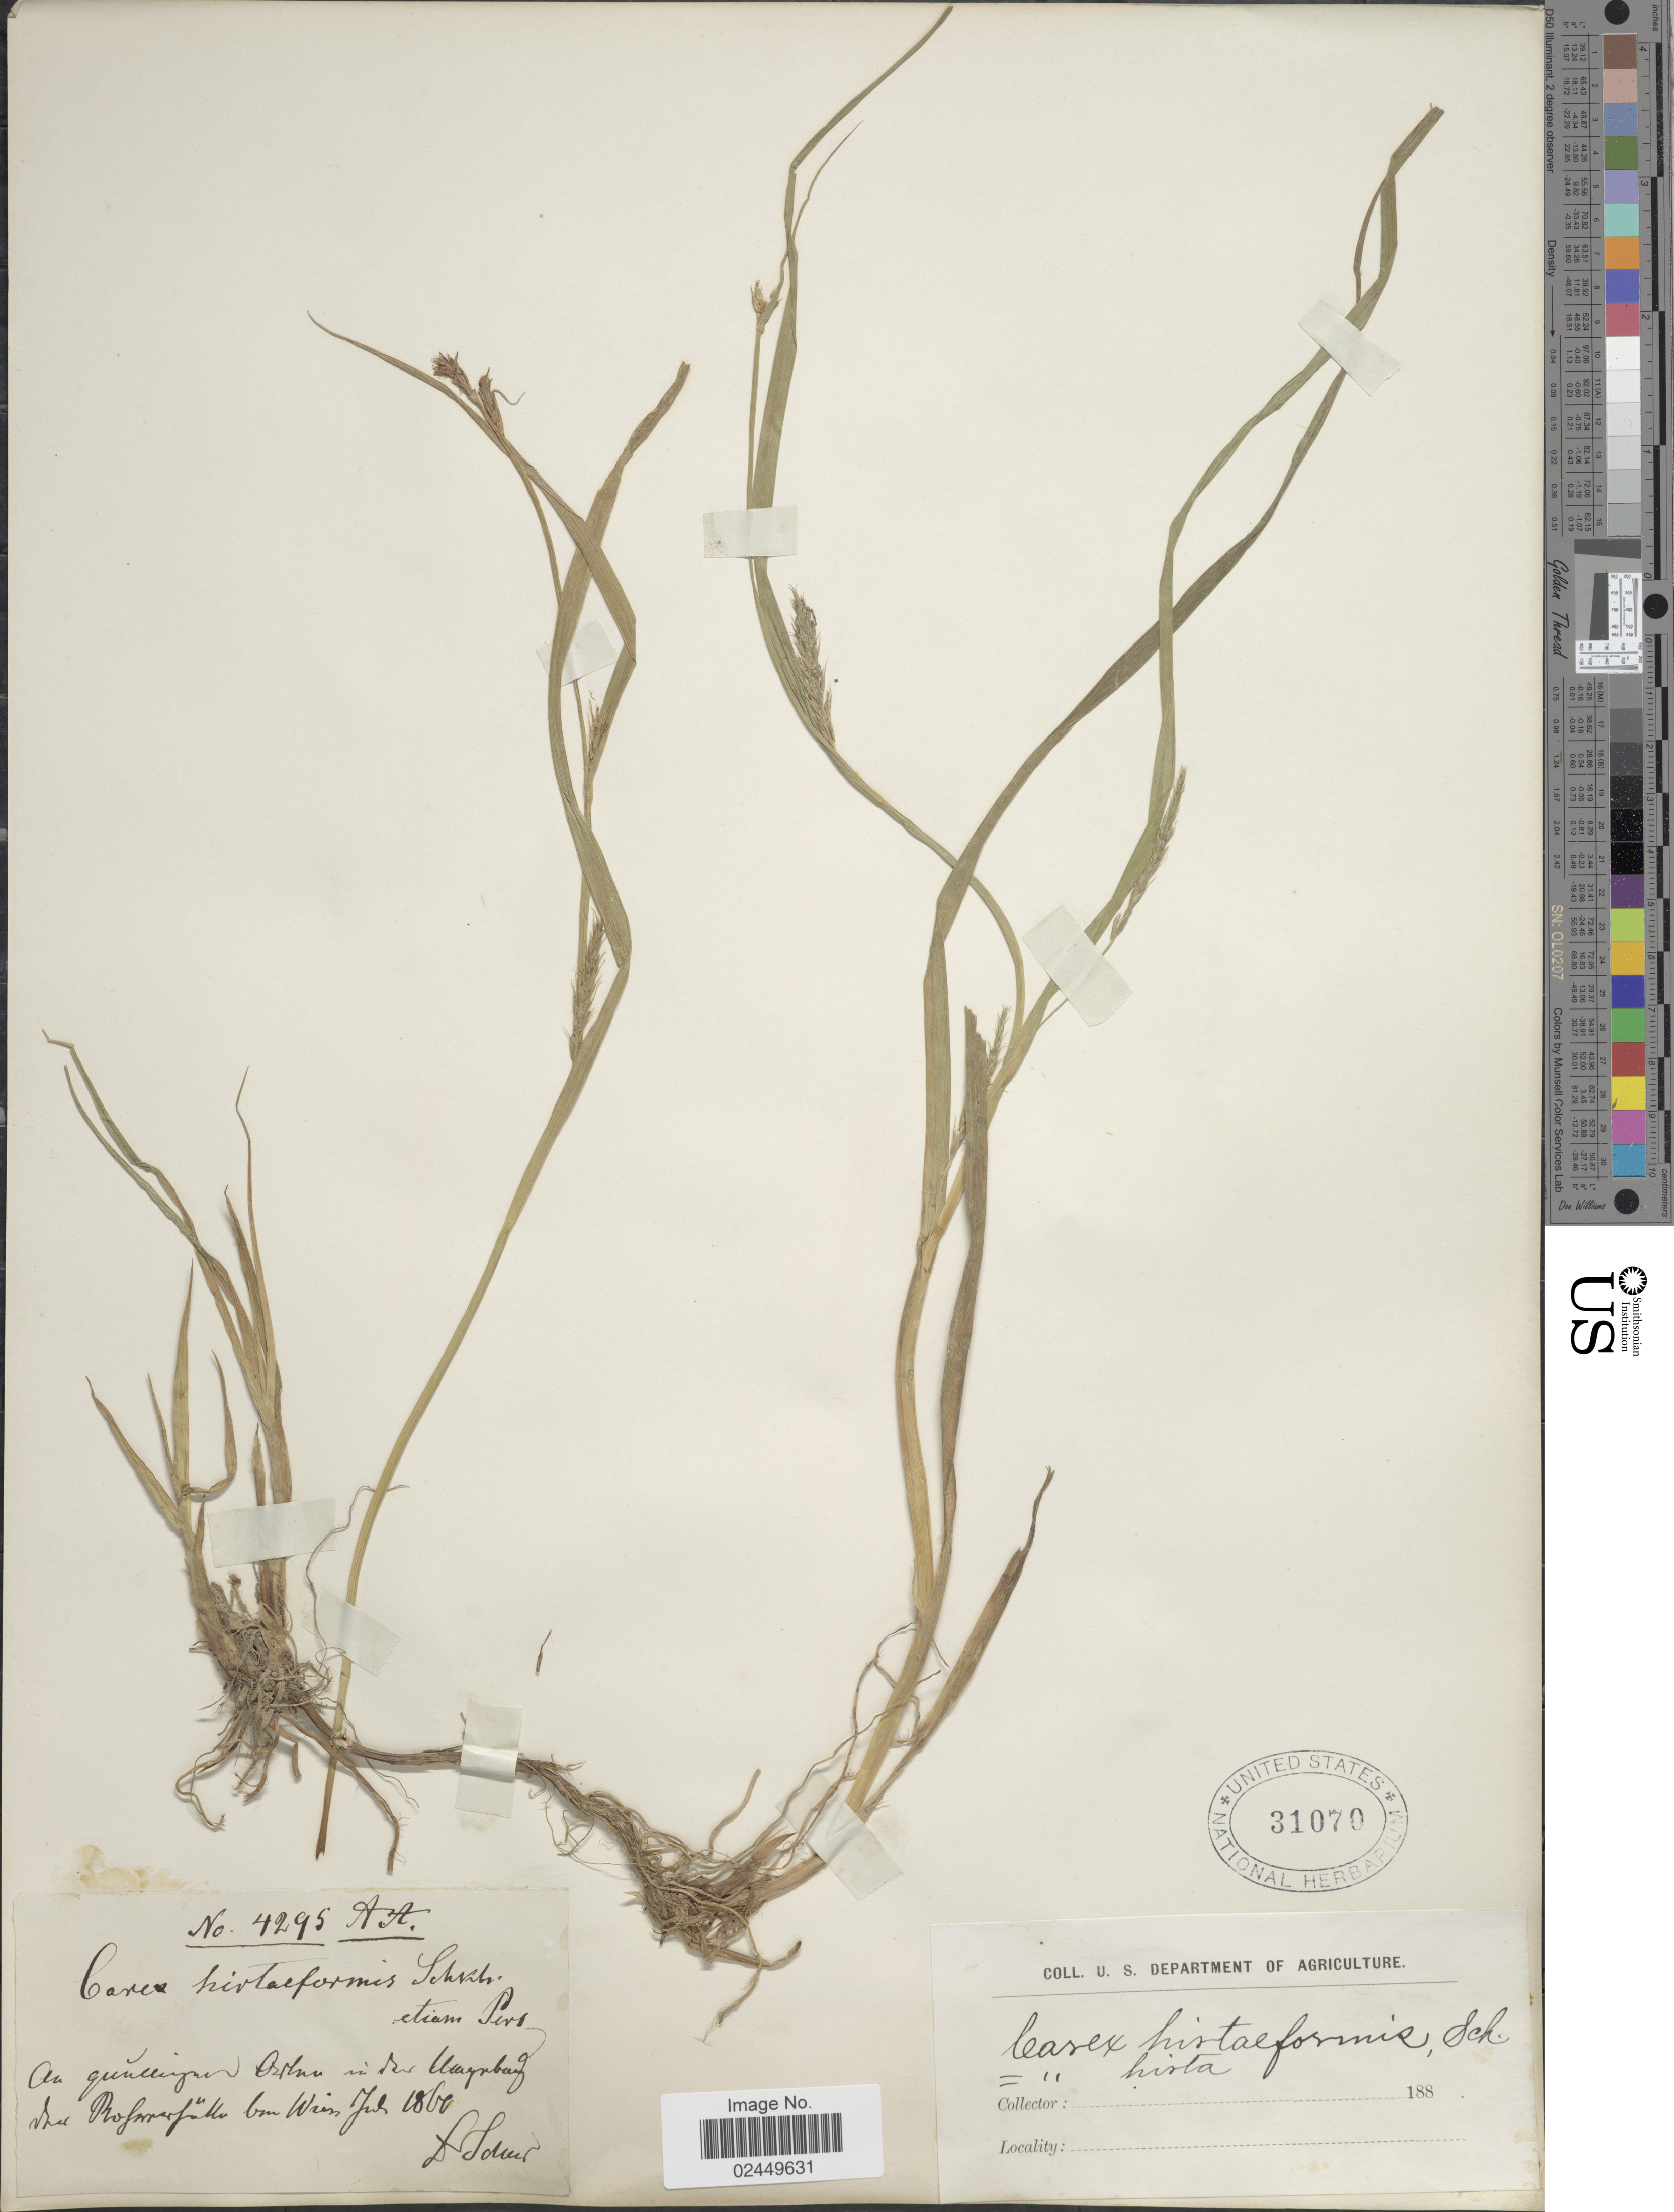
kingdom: Plantae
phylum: Tracheophyta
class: Liliopsida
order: Poales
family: Cyperaceae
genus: Carex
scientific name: Carex hirta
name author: L.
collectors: Schur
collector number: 4295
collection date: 1860-07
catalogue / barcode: US 31070